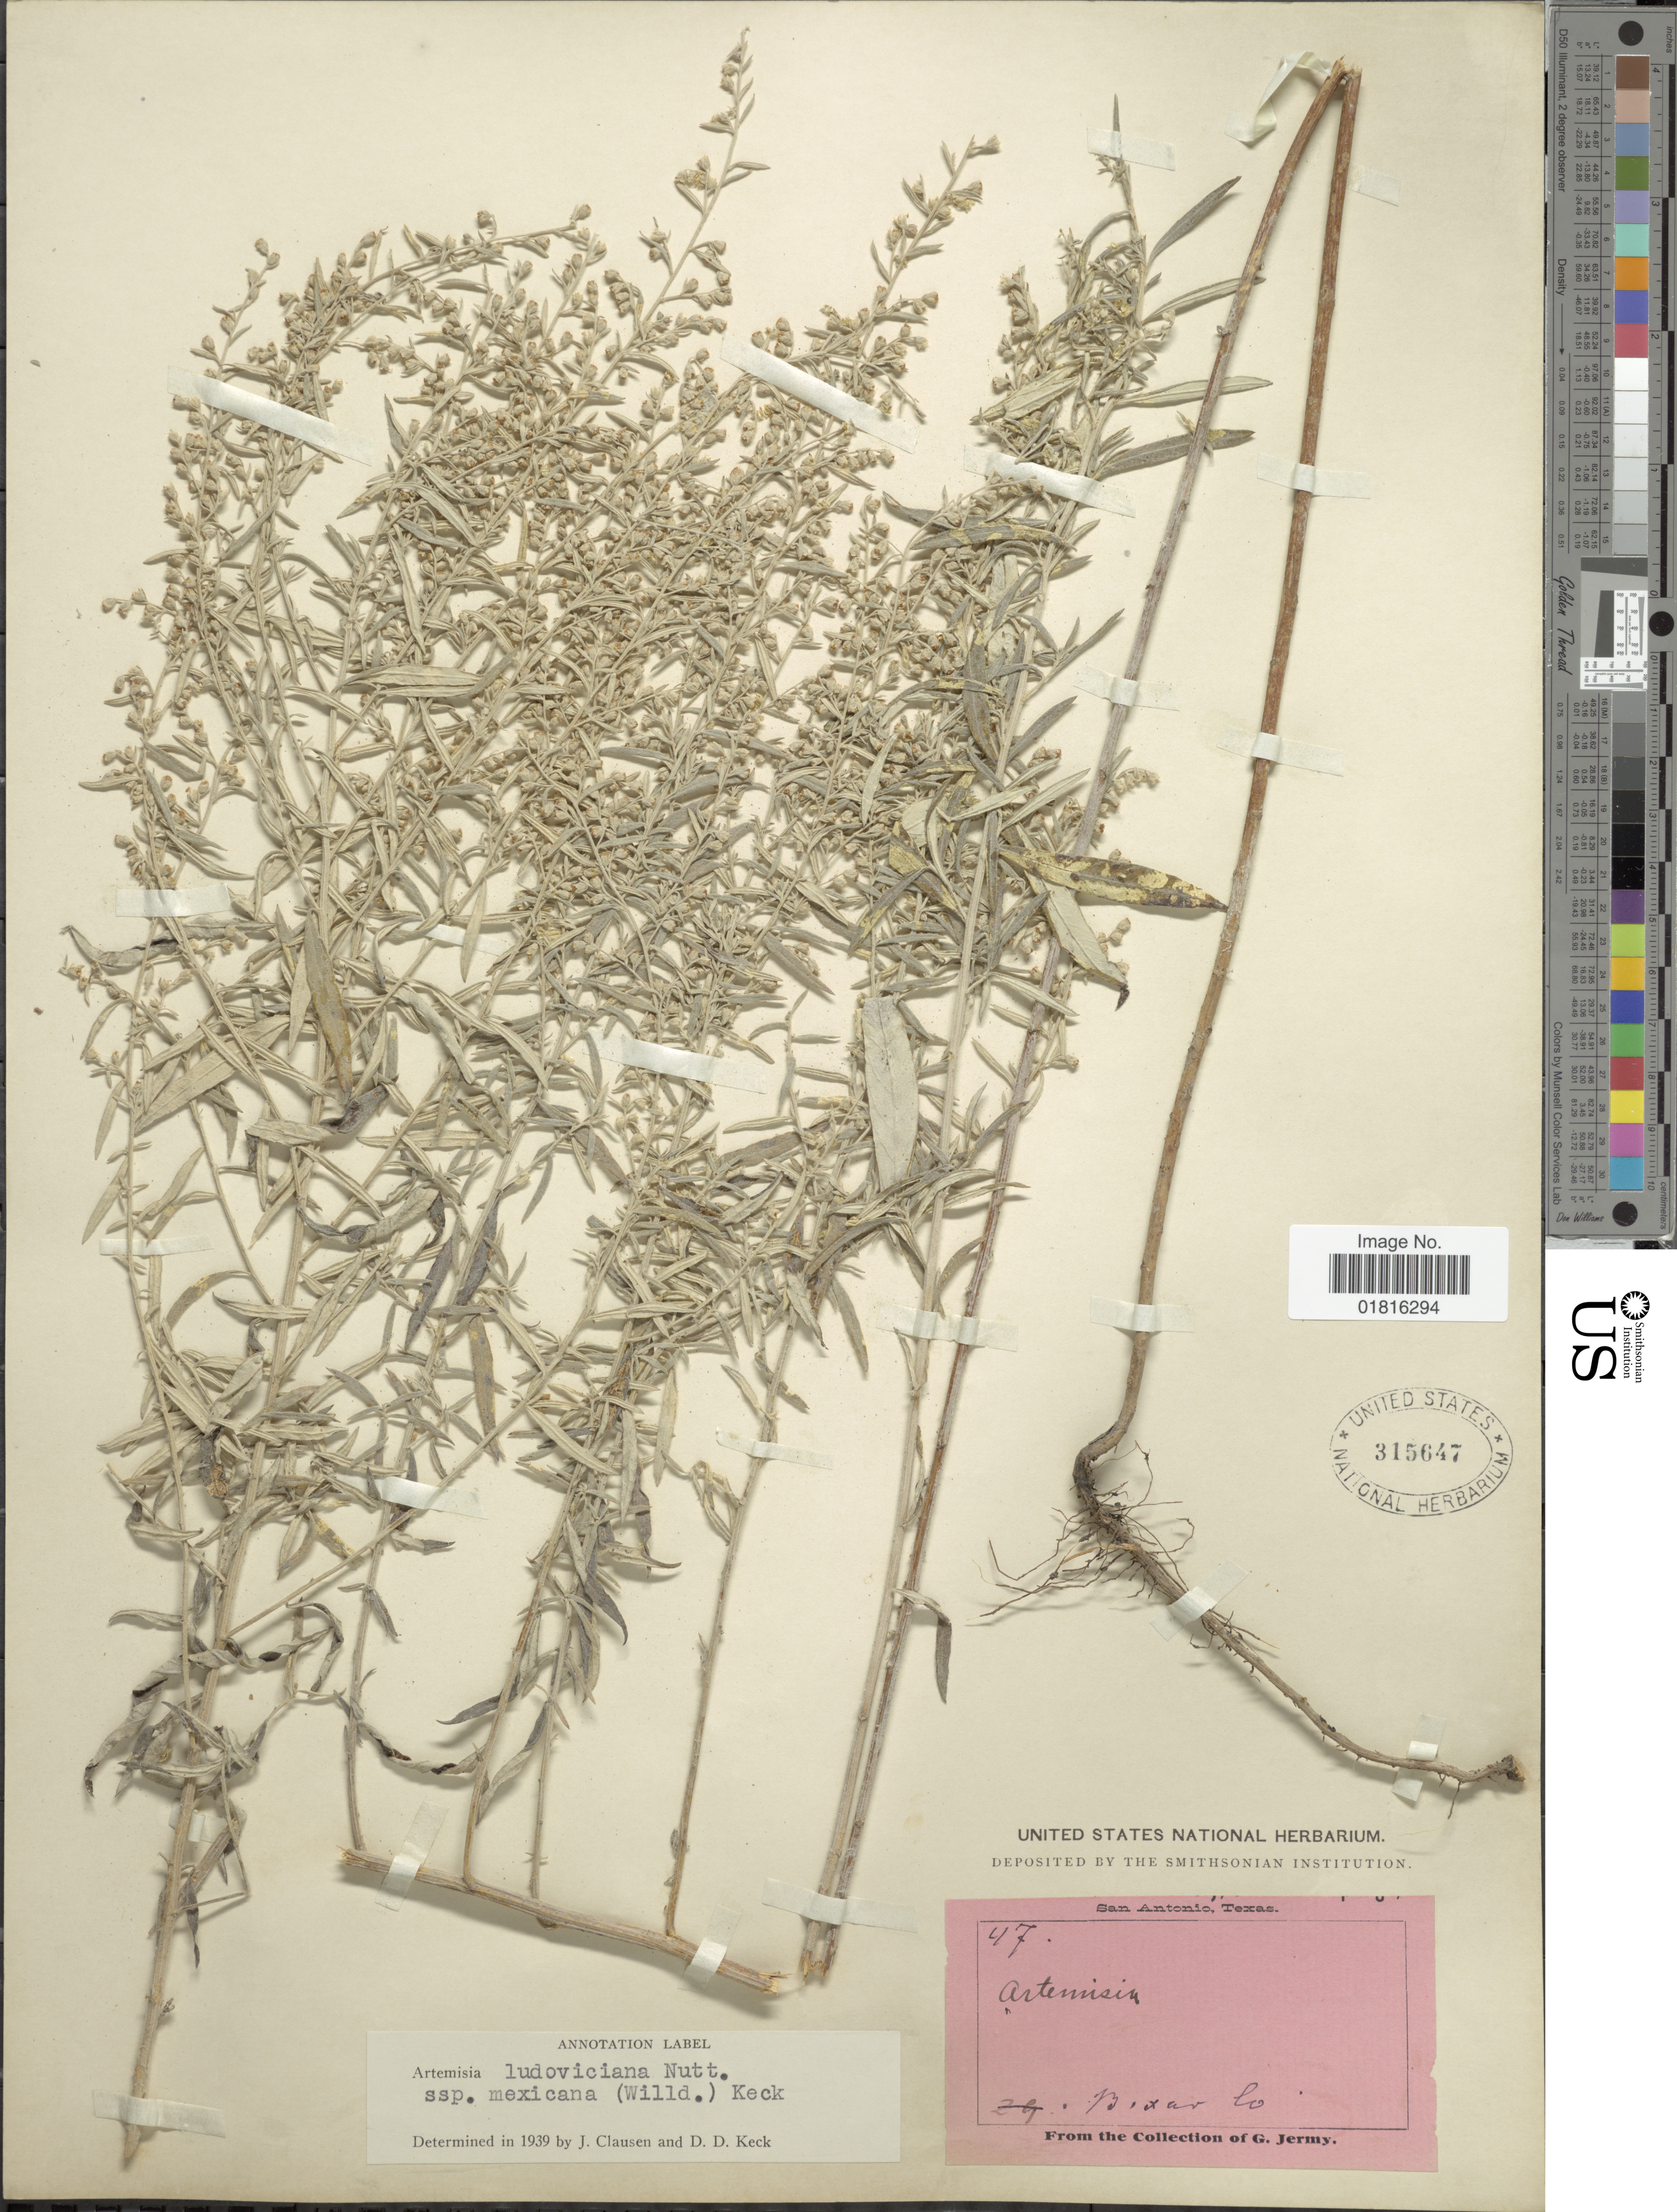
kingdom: Plantae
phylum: Tracheophyta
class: Magnoliopsida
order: Asterales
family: Asteraceae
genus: Artemisia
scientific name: Artemisia ludoviciana subsp. mexicana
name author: (Willd. ex Spreng.) D.D. Keck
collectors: G. Jermy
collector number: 74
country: United States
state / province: Texas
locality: San Antonio, Bexar Co.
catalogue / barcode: US 315647